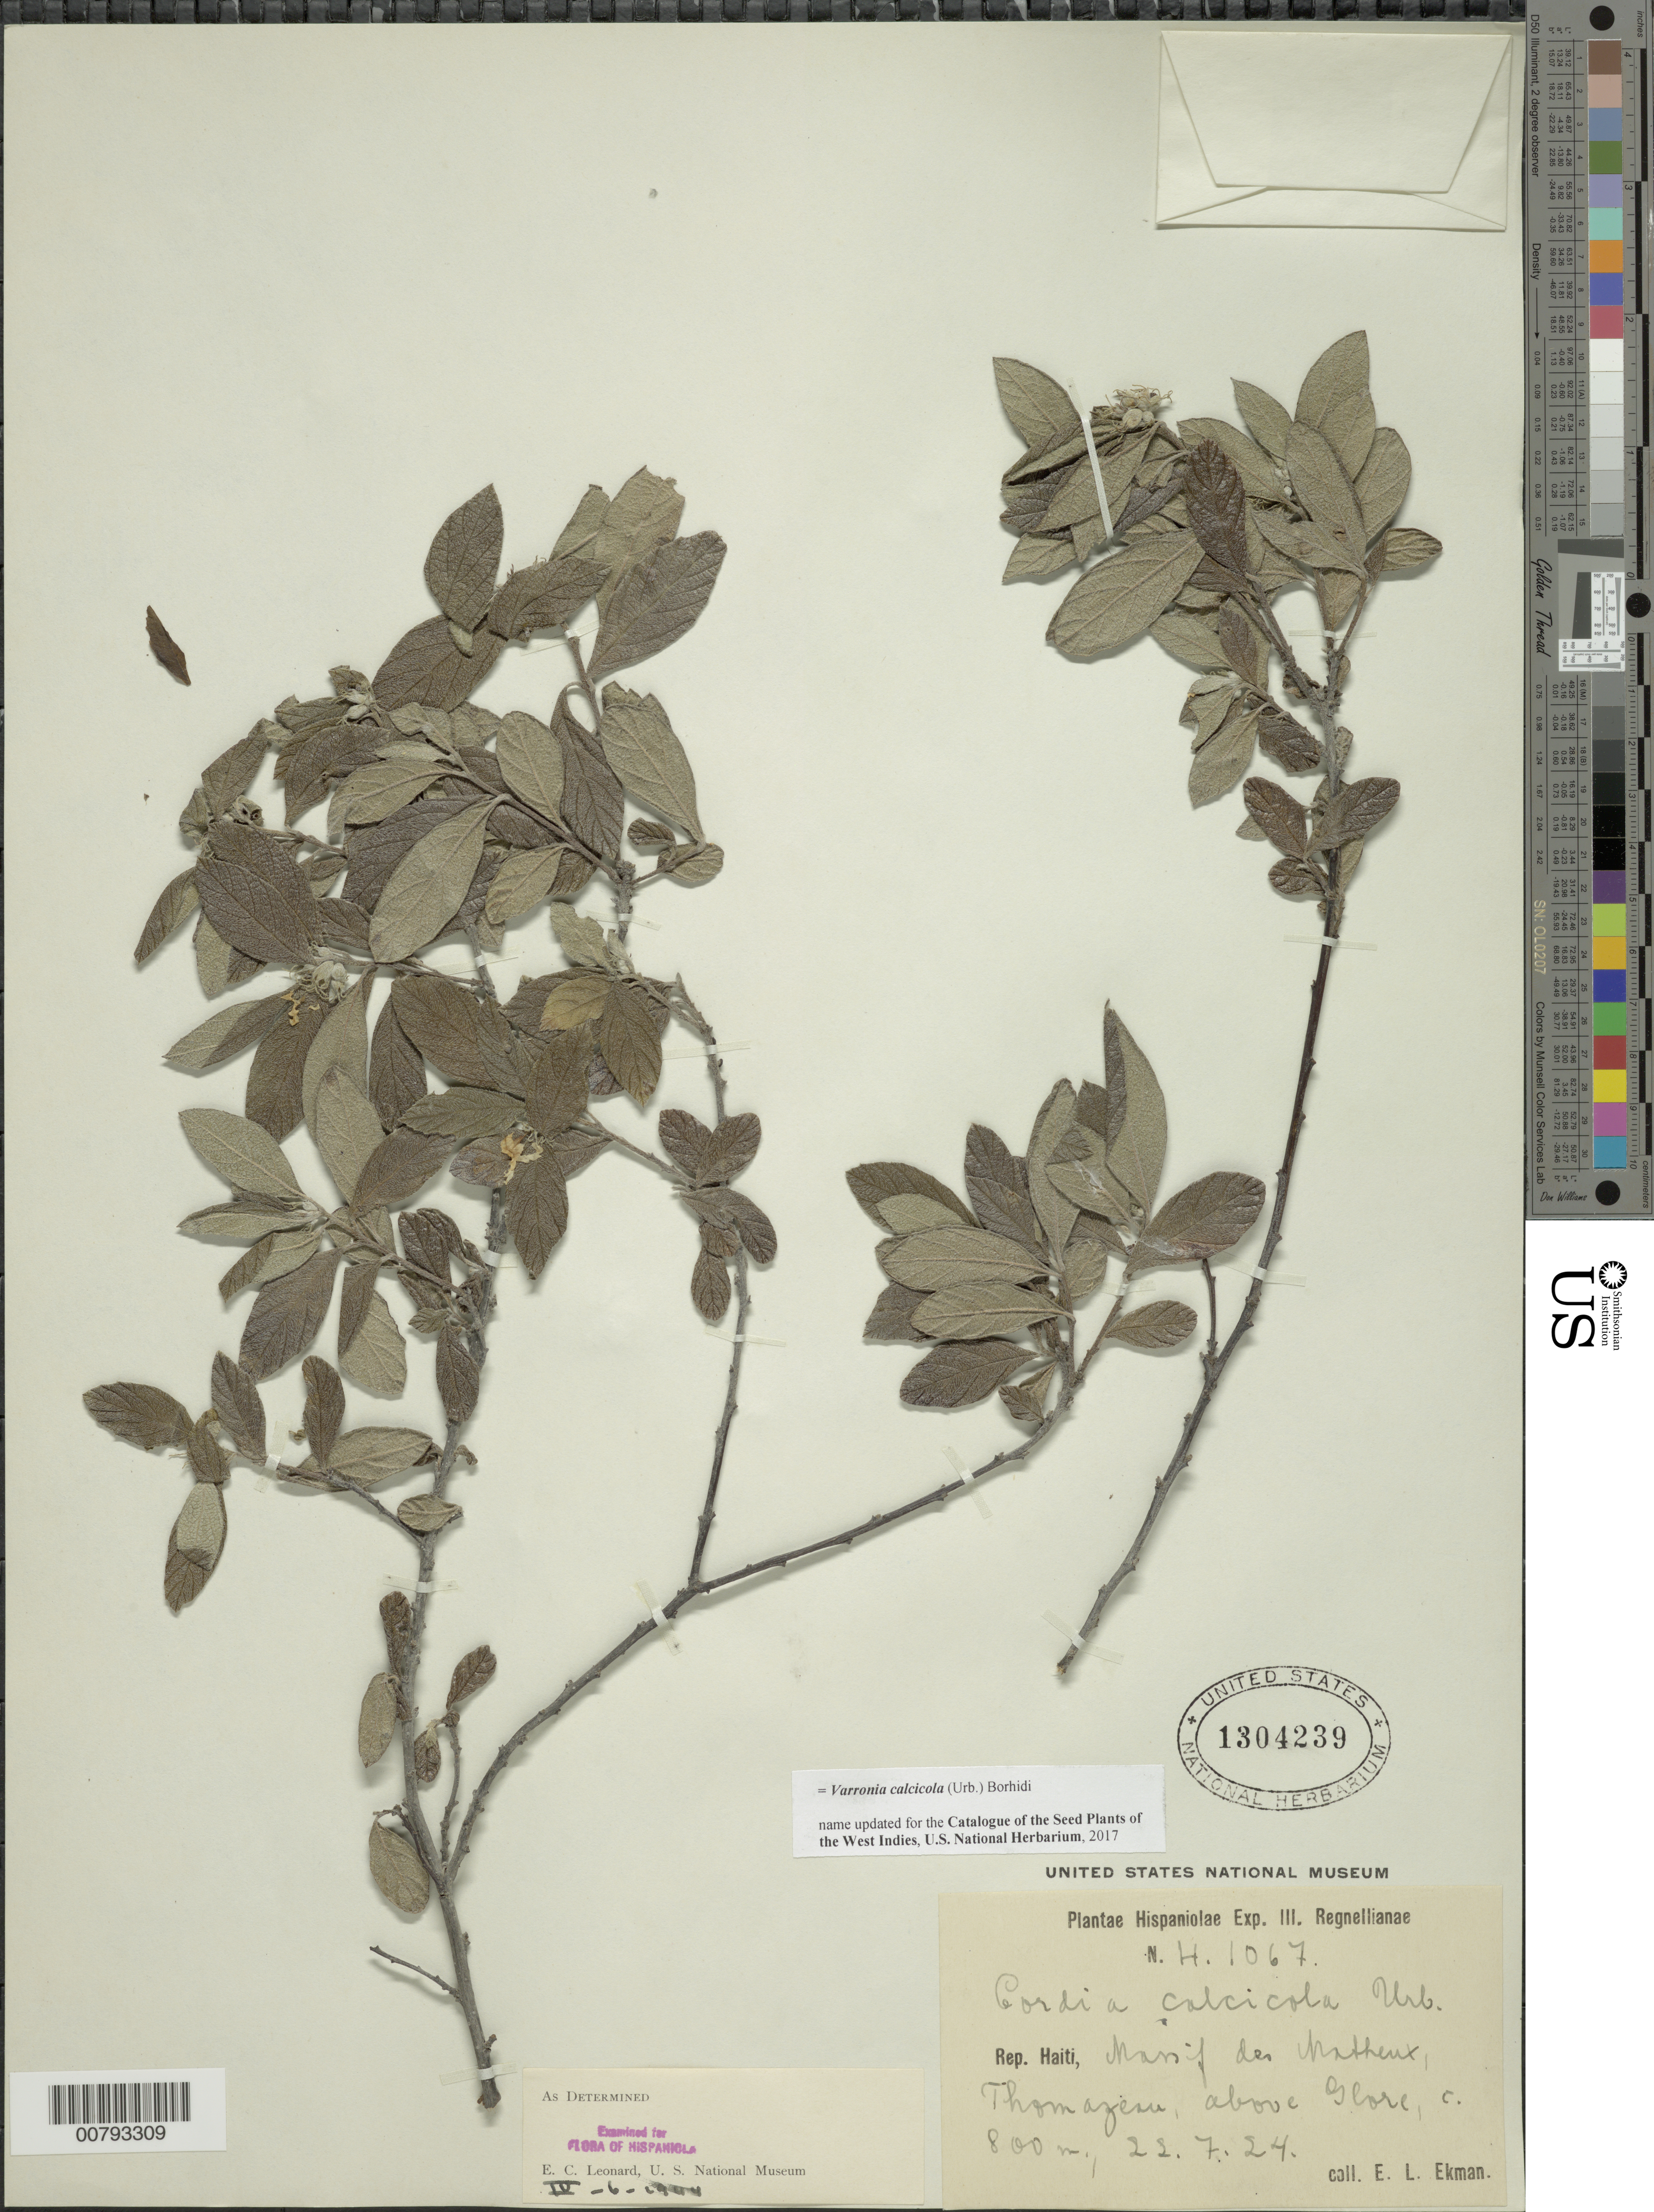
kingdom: Plantae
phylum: Tracheophyta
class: Magnoliopsida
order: Boraginales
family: Cordiaceae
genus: Varronia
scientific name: Varronia calcicola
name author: (Urb.) Borhidi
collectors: E. L. Ekman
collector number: H 1067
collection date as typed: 22 Jul 1924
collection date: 1924-07-22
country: Haiti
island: Hispaniola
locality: Massif des Matheux, Thomazeau, above Glore.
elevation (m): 800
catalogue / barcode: US 1304239